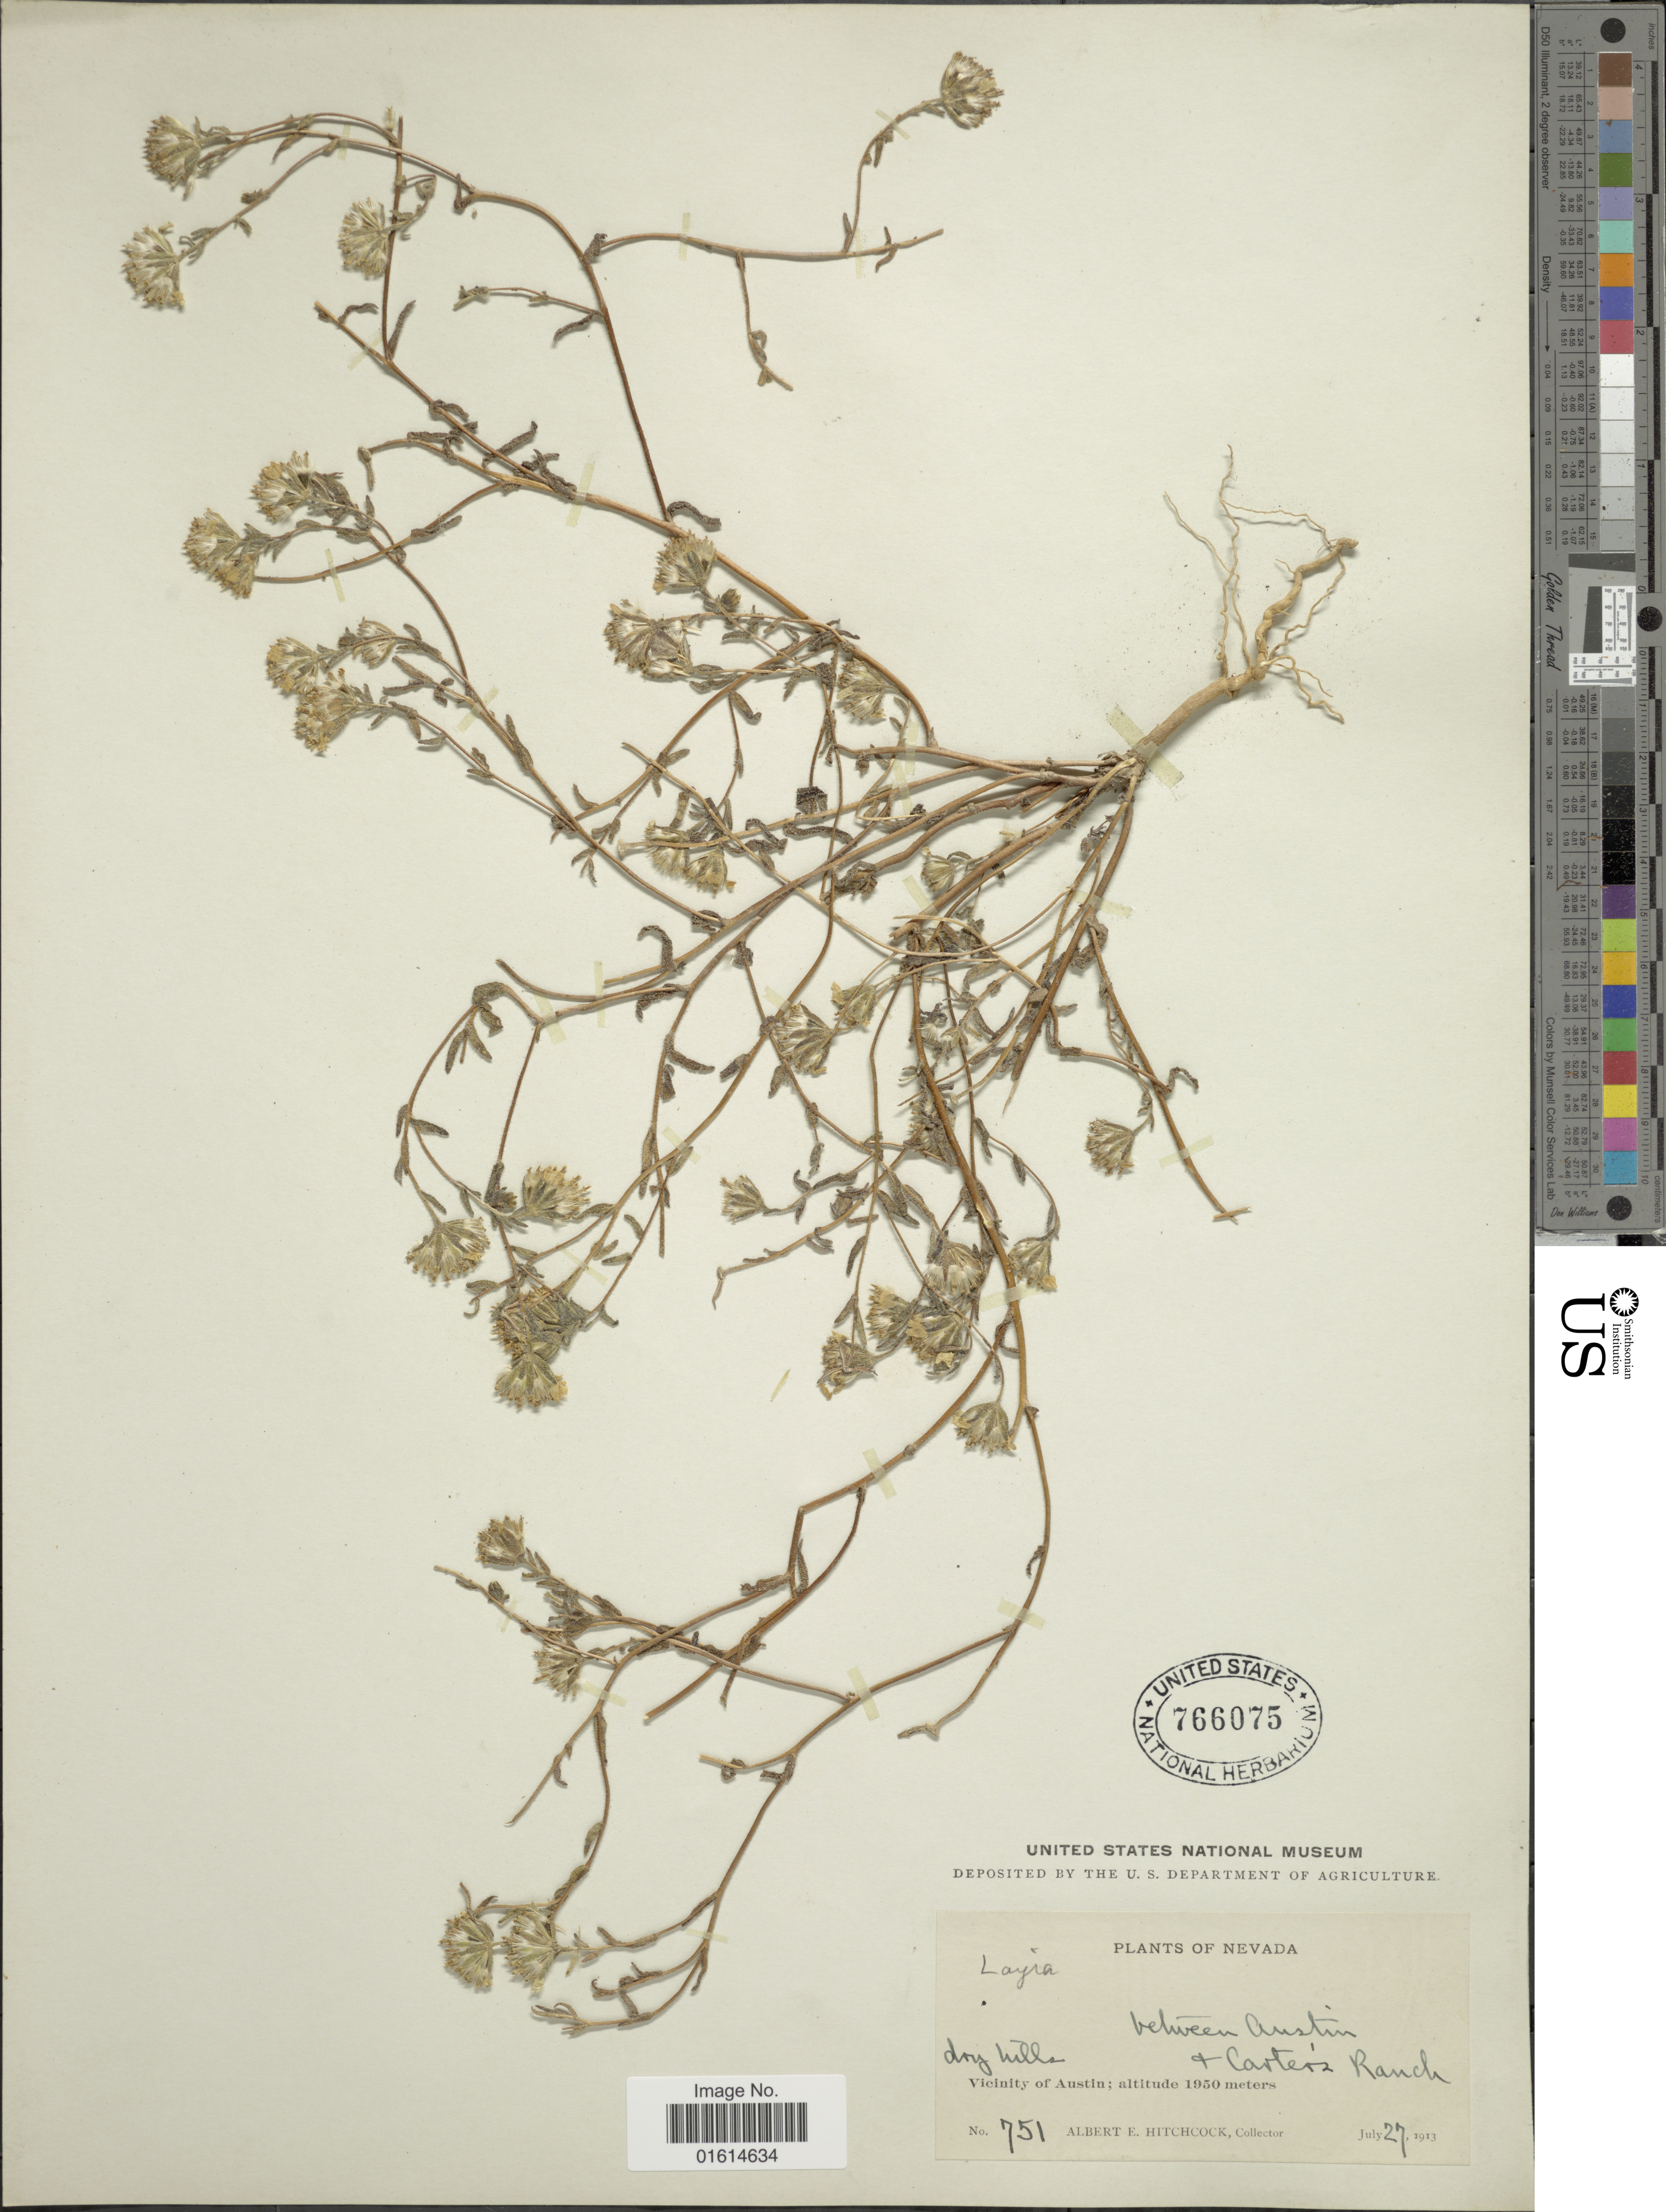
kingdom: Plantae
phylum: Tracheophyta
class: Magnoliopsida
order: Asterales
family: Asteraceae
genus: Layia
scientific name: Layia sp.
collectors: A. Hitchcock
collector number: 751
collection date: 1913-07-27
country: United States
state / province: Nevada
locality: Vicinity of Austin, between Austin + Carter's Ranch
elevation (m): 1950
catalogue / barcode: US 766075